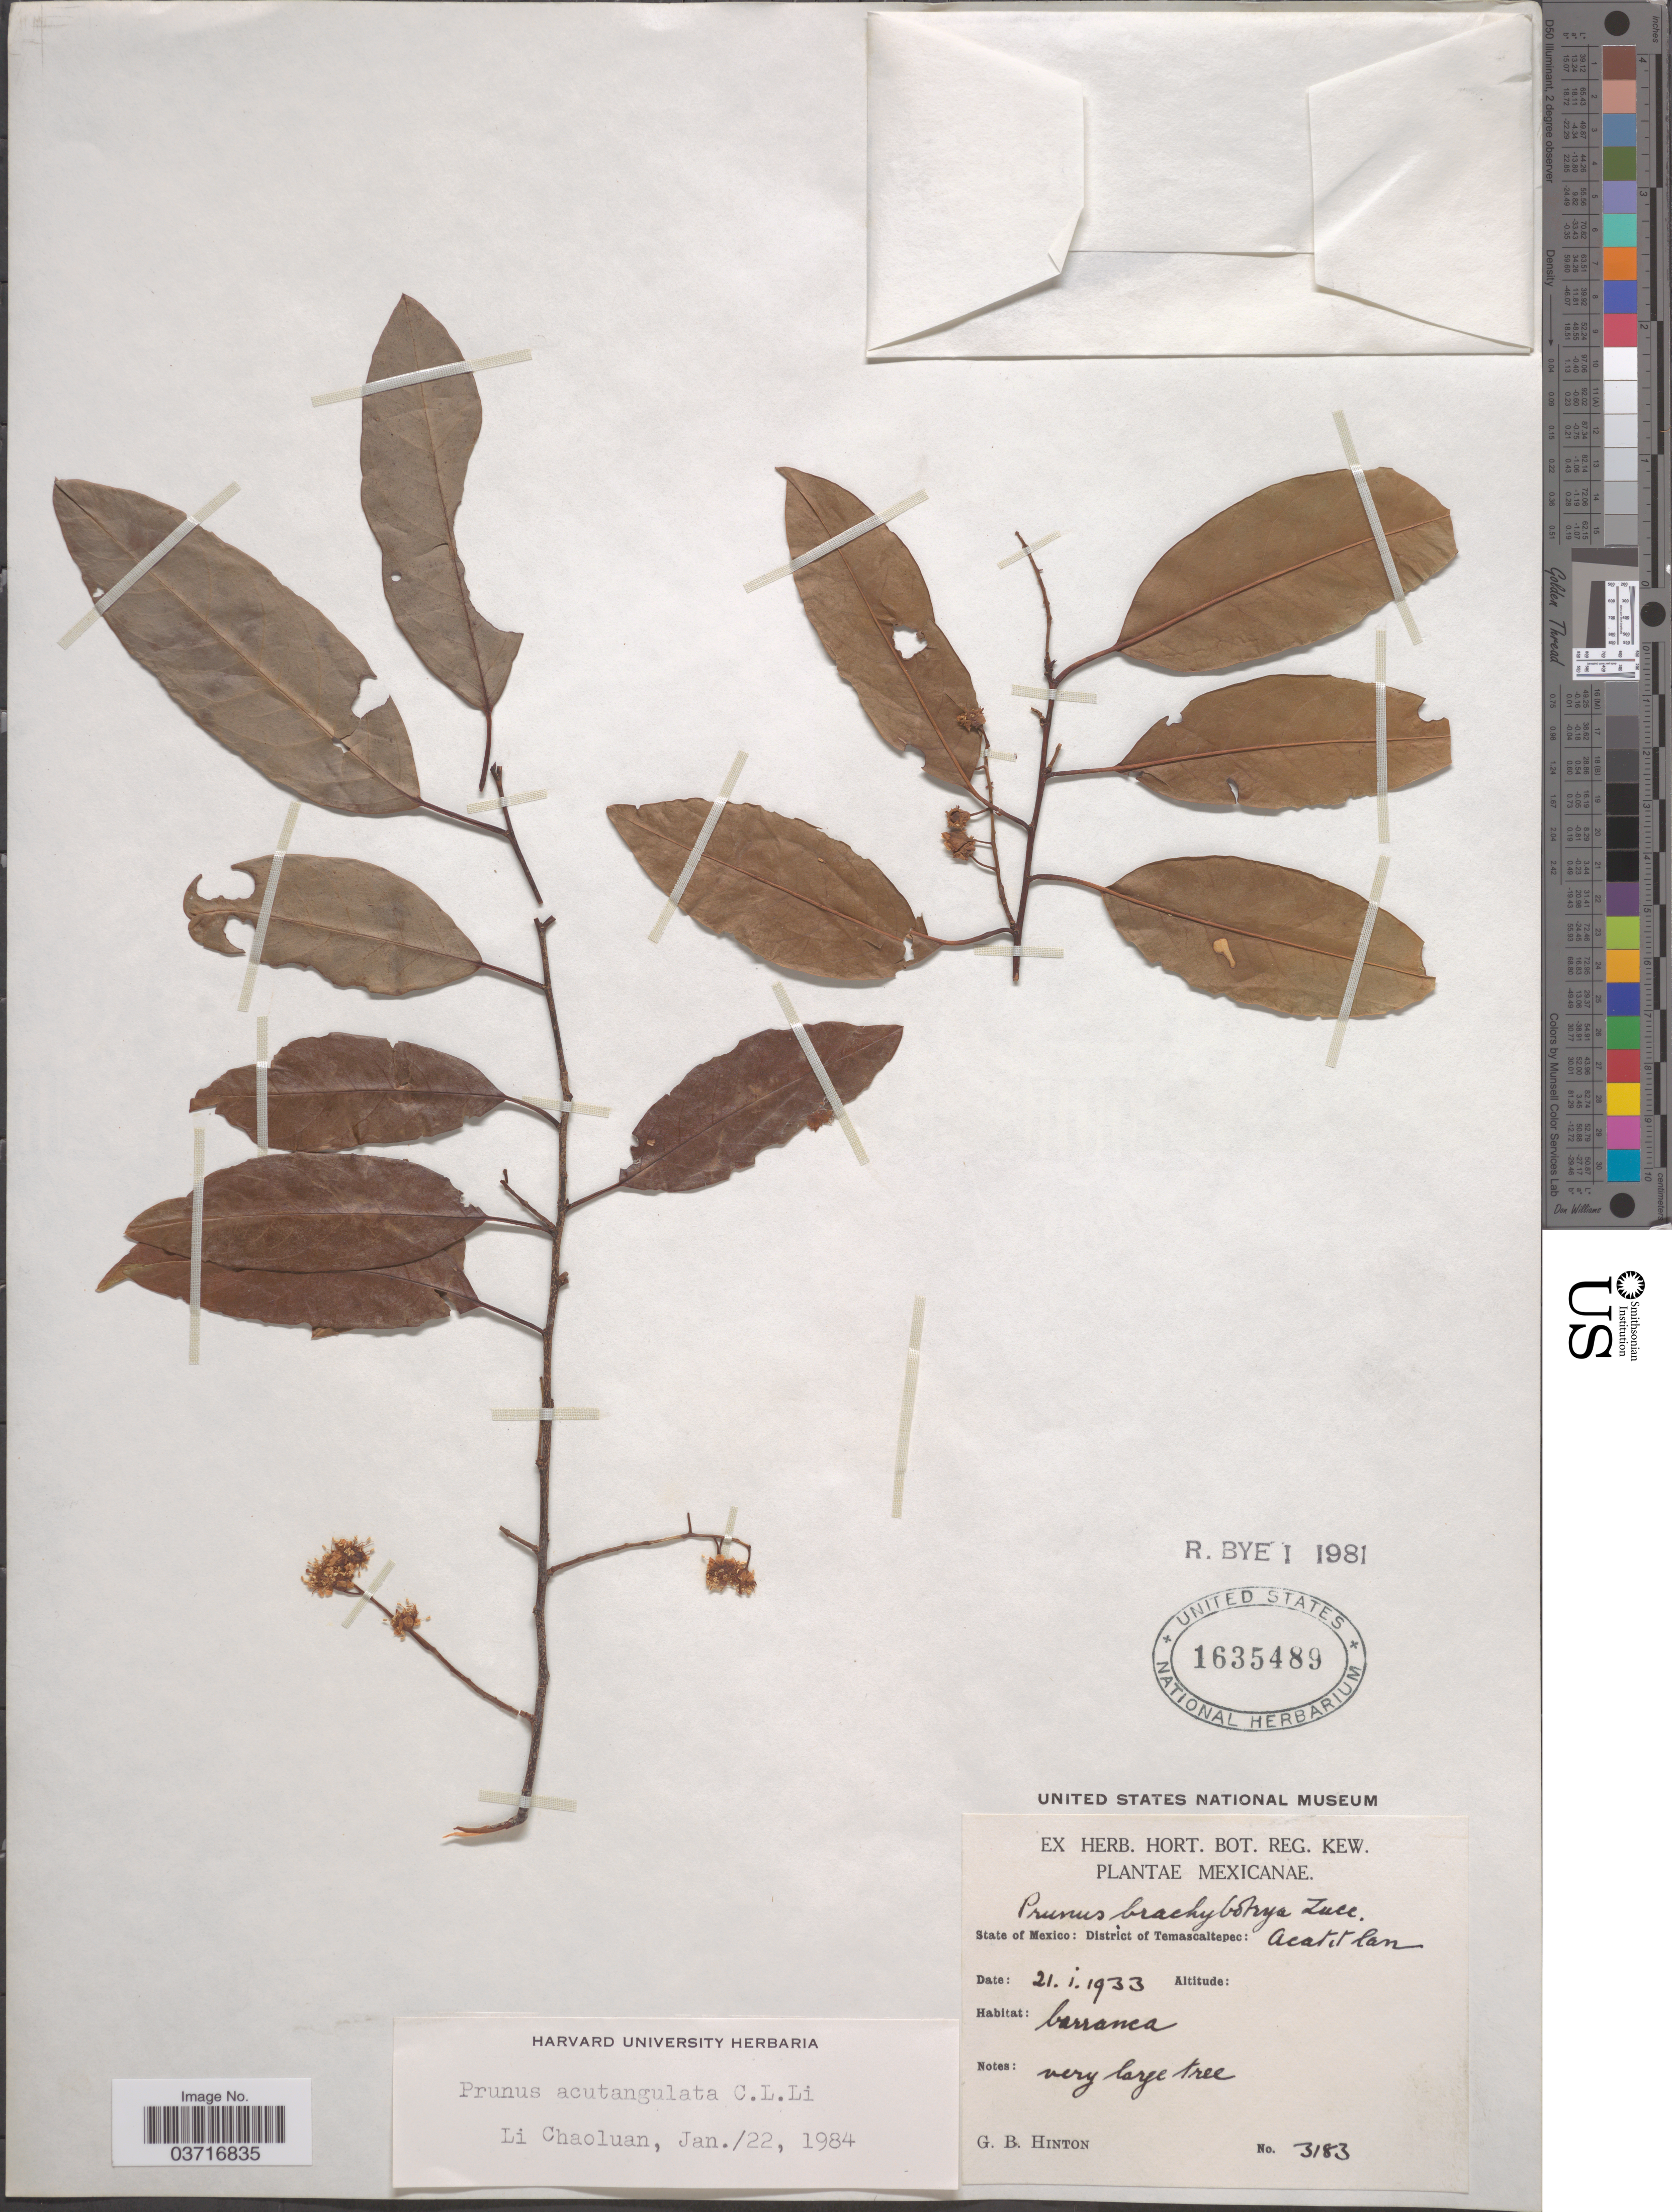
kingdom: Plantae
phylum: Tracheophyta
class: Magnoliopsida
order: Rosales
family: Rosaceae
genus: Prunus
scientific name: Prunus acutangulata C.L. Li. ined.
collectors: G. B. Hinton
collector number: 3183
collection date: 1933-01-21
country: Mexico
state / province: México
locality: District of Temascaltepec: Acatitlan.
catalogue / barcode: US 1635489